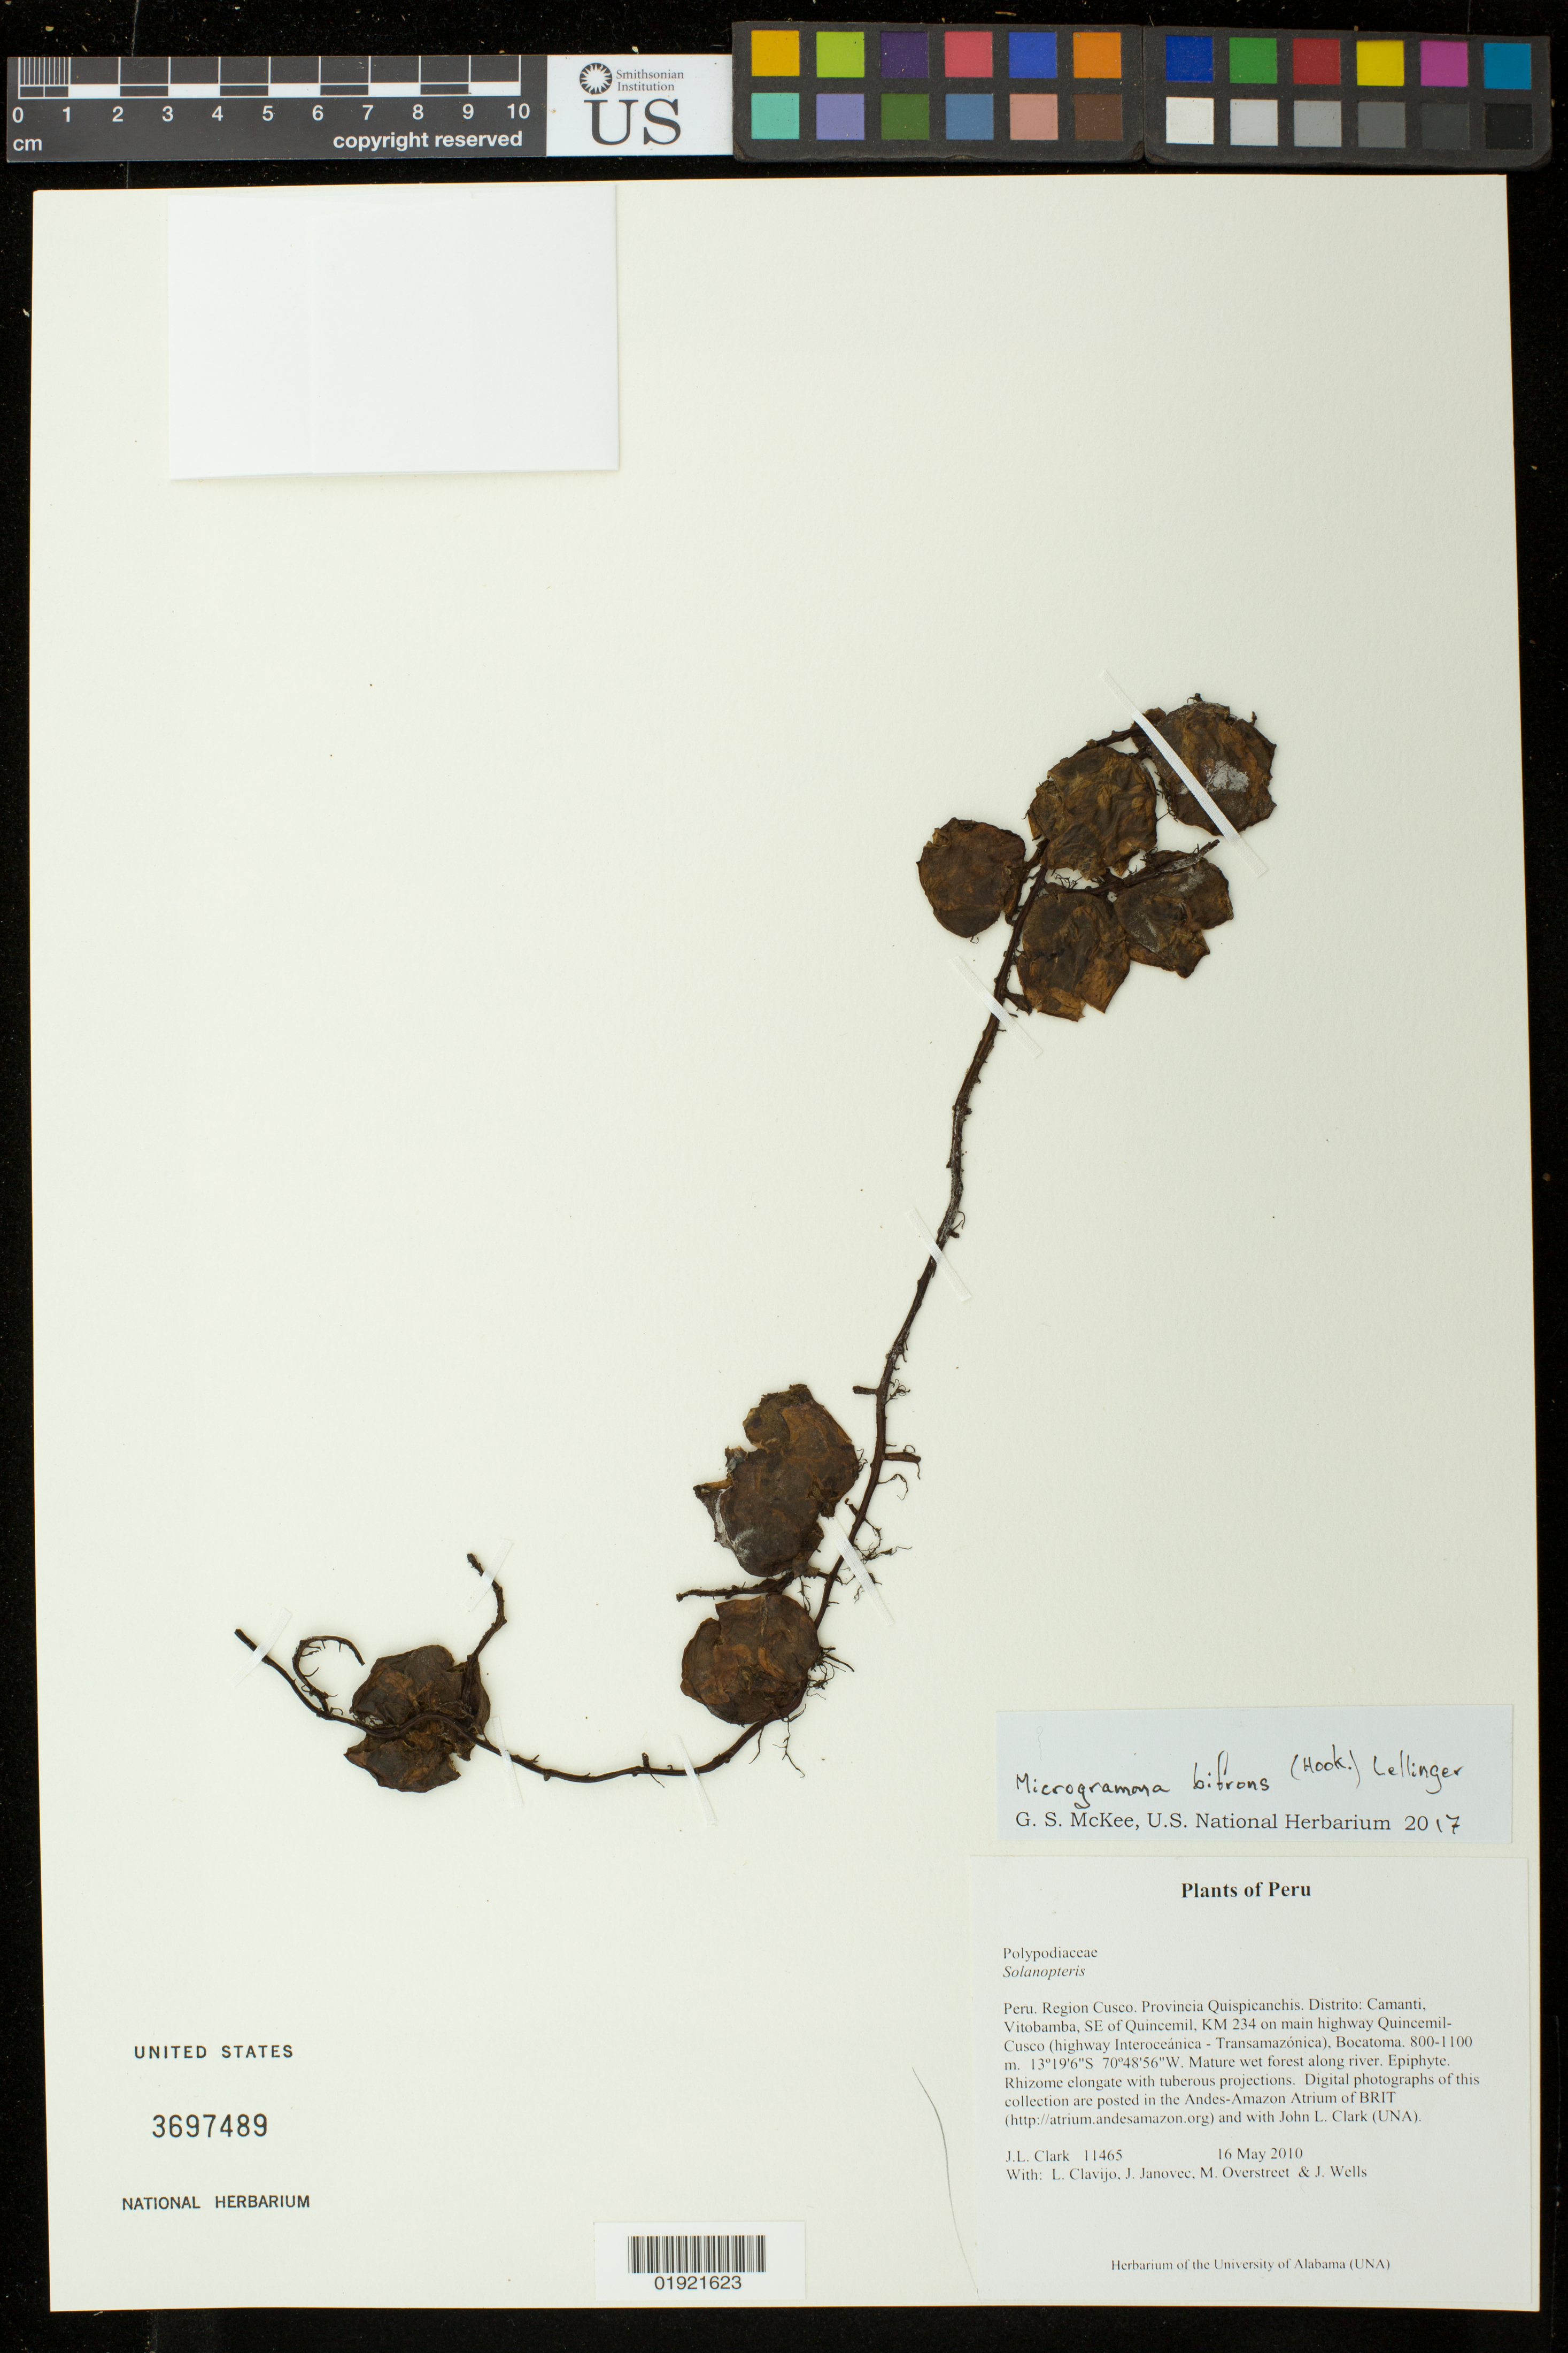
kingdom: Plantae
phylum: Tracheophyta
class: Polypodiopsida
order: Polypodiales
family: Polypodiaceae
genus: Microgramma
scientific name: Microgramma bifrons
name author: (Hook.) Lellinger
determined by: McKee, G. S., (US), NMNH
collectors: J. L. Clark, L. Clavijo, J. Janovec, M. Overstreet & J. Wells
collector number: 11465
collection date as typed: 16 May 2010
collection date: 2010-05-16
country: Peru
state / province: Cusco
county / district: Quispicanchis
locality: Camanti, Vitobamba, SE of Quincemil, KM 234 on main highway Quincemil-Cusco (highway Interoceanica-Transamazonica), Bocatoma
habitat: Mature wet forest along river.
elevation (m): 800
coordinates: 13 19 6 S, 70 48 56 W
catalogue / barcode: US 3697489